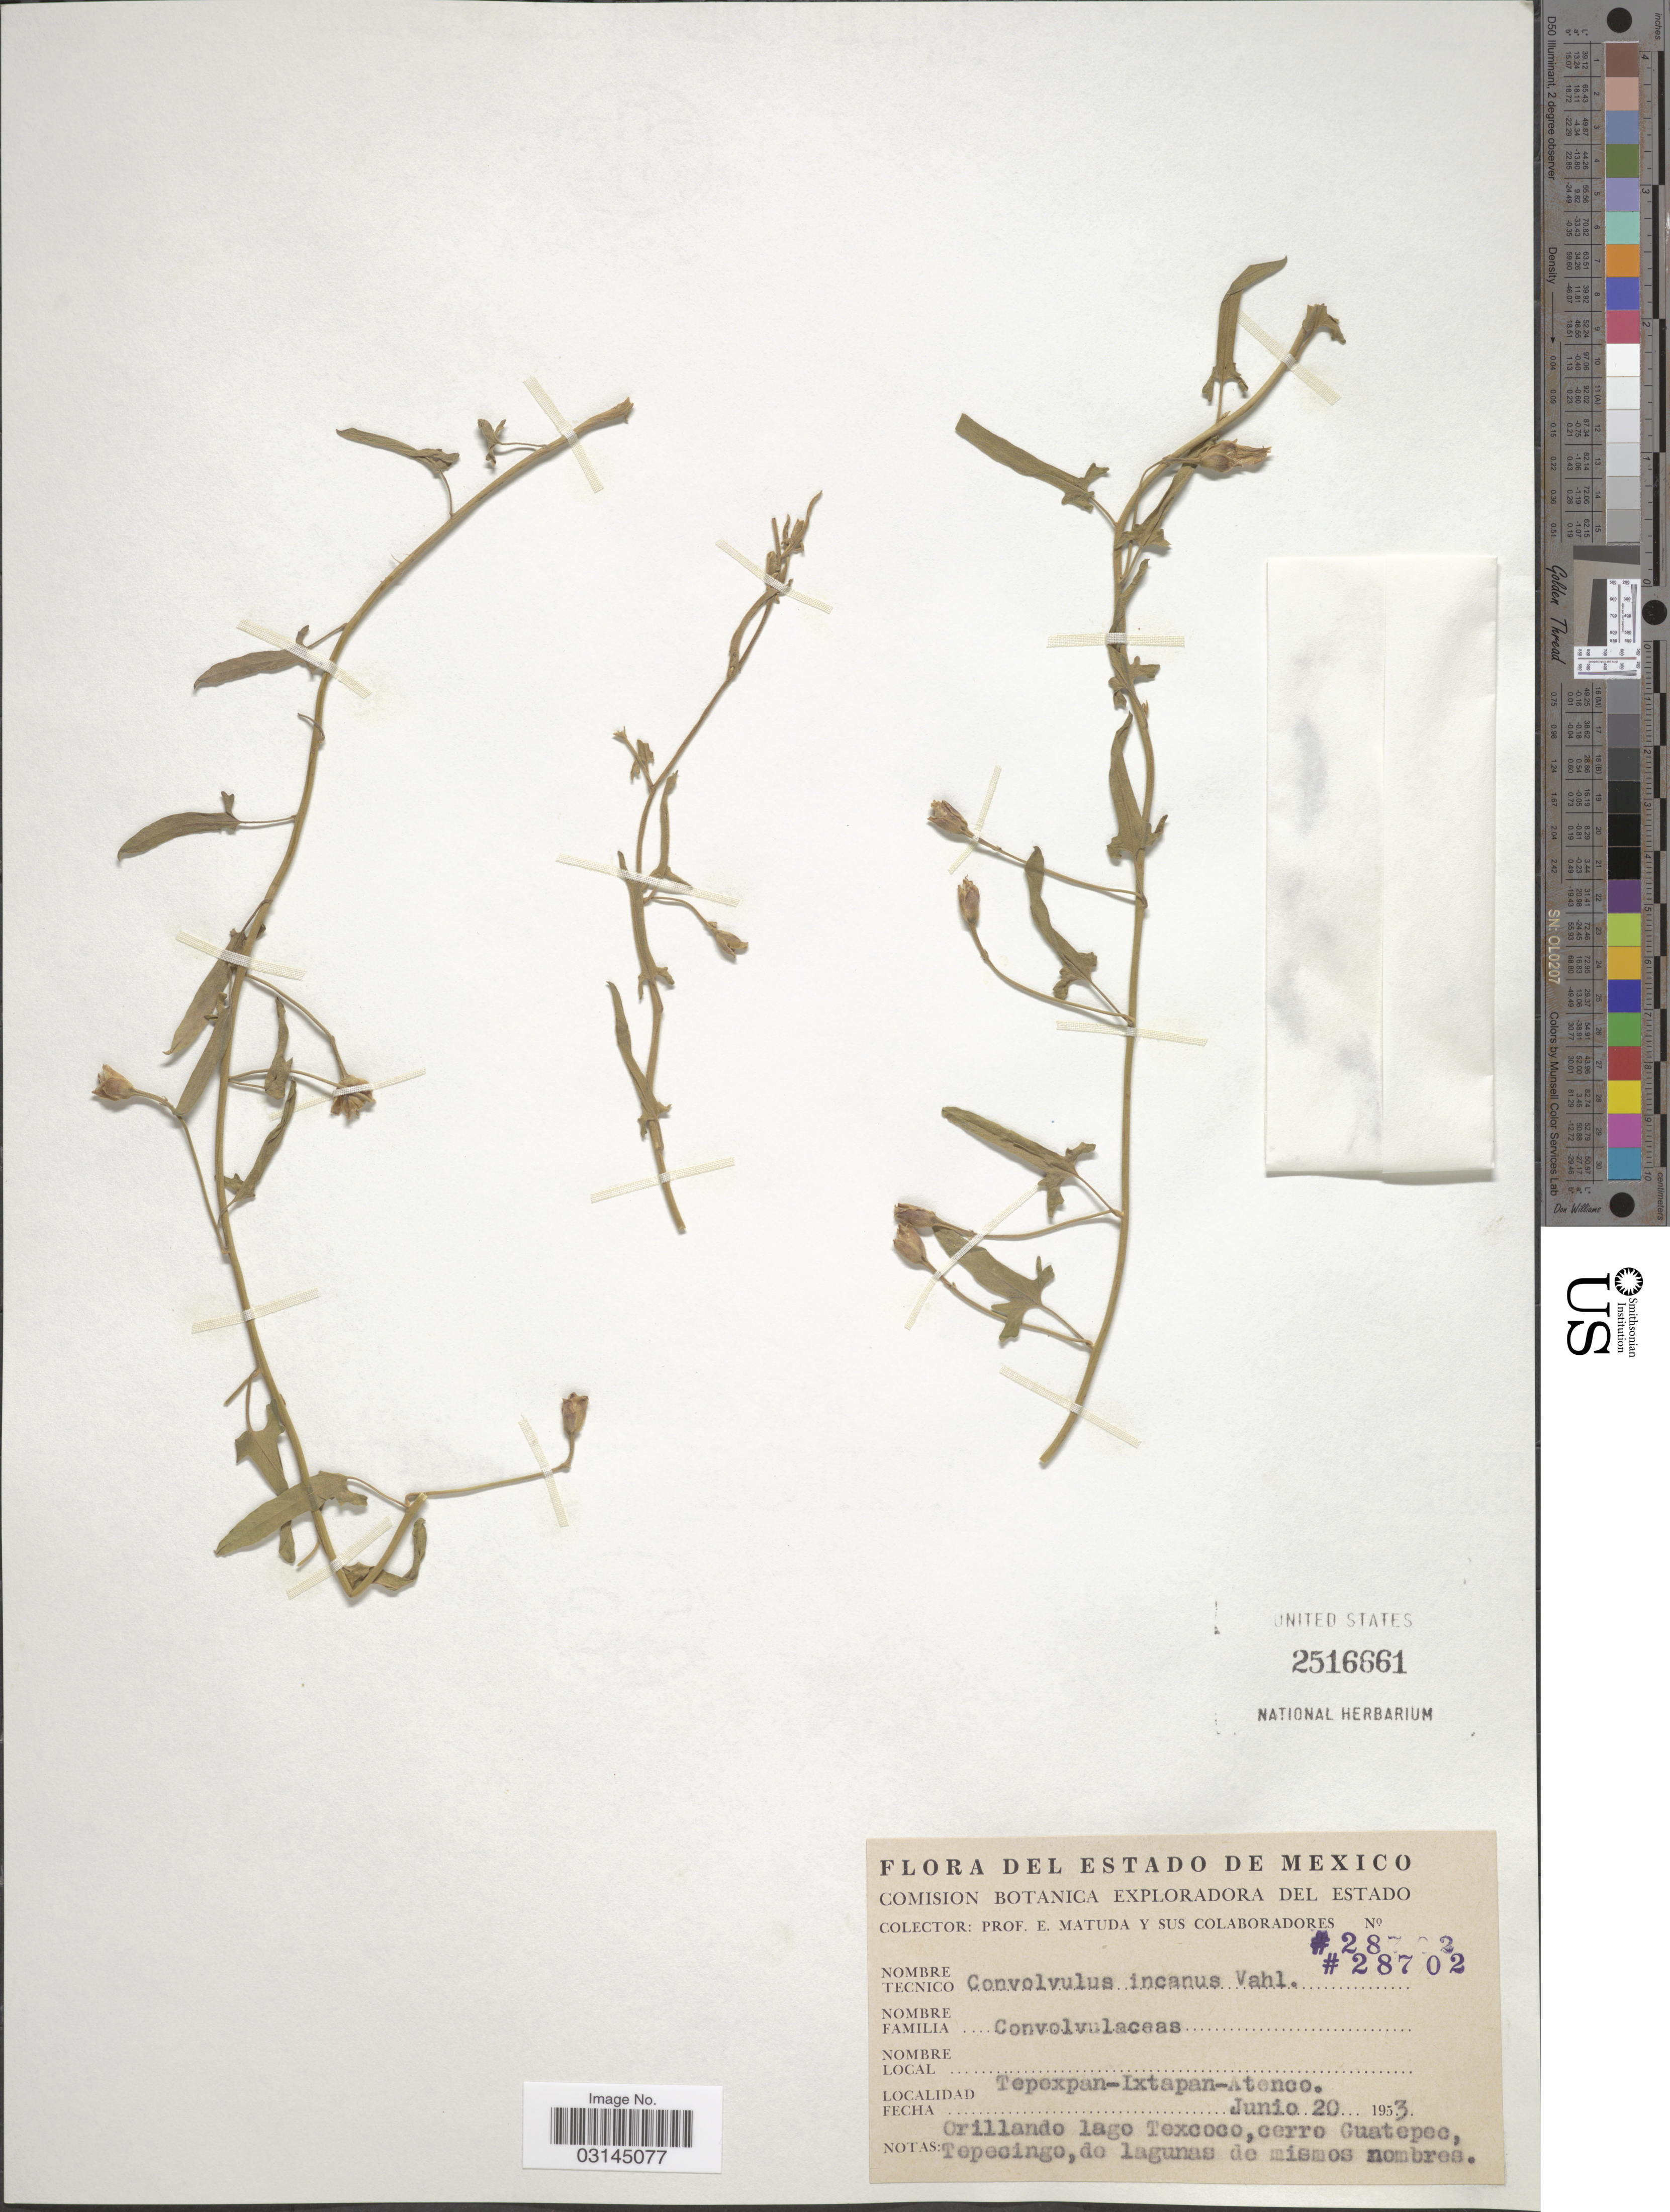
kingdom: Plantae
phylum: Tracheophyta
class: Magnoliopsida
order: Solanales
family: Convolvulaceae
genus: Convolvulus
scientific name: Convolvulus incanus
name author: Vahl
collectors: E. Matuda & Sus Colaboradores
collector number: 28702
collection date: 1953-06-20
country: Mexico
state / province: México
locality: Tepexpan-Ixtapan-Atenco. Orillando lago Texcoco, cerro Guatepec, Tepecingo, de lagunas de mismos nombres.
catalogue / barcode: US 2516661